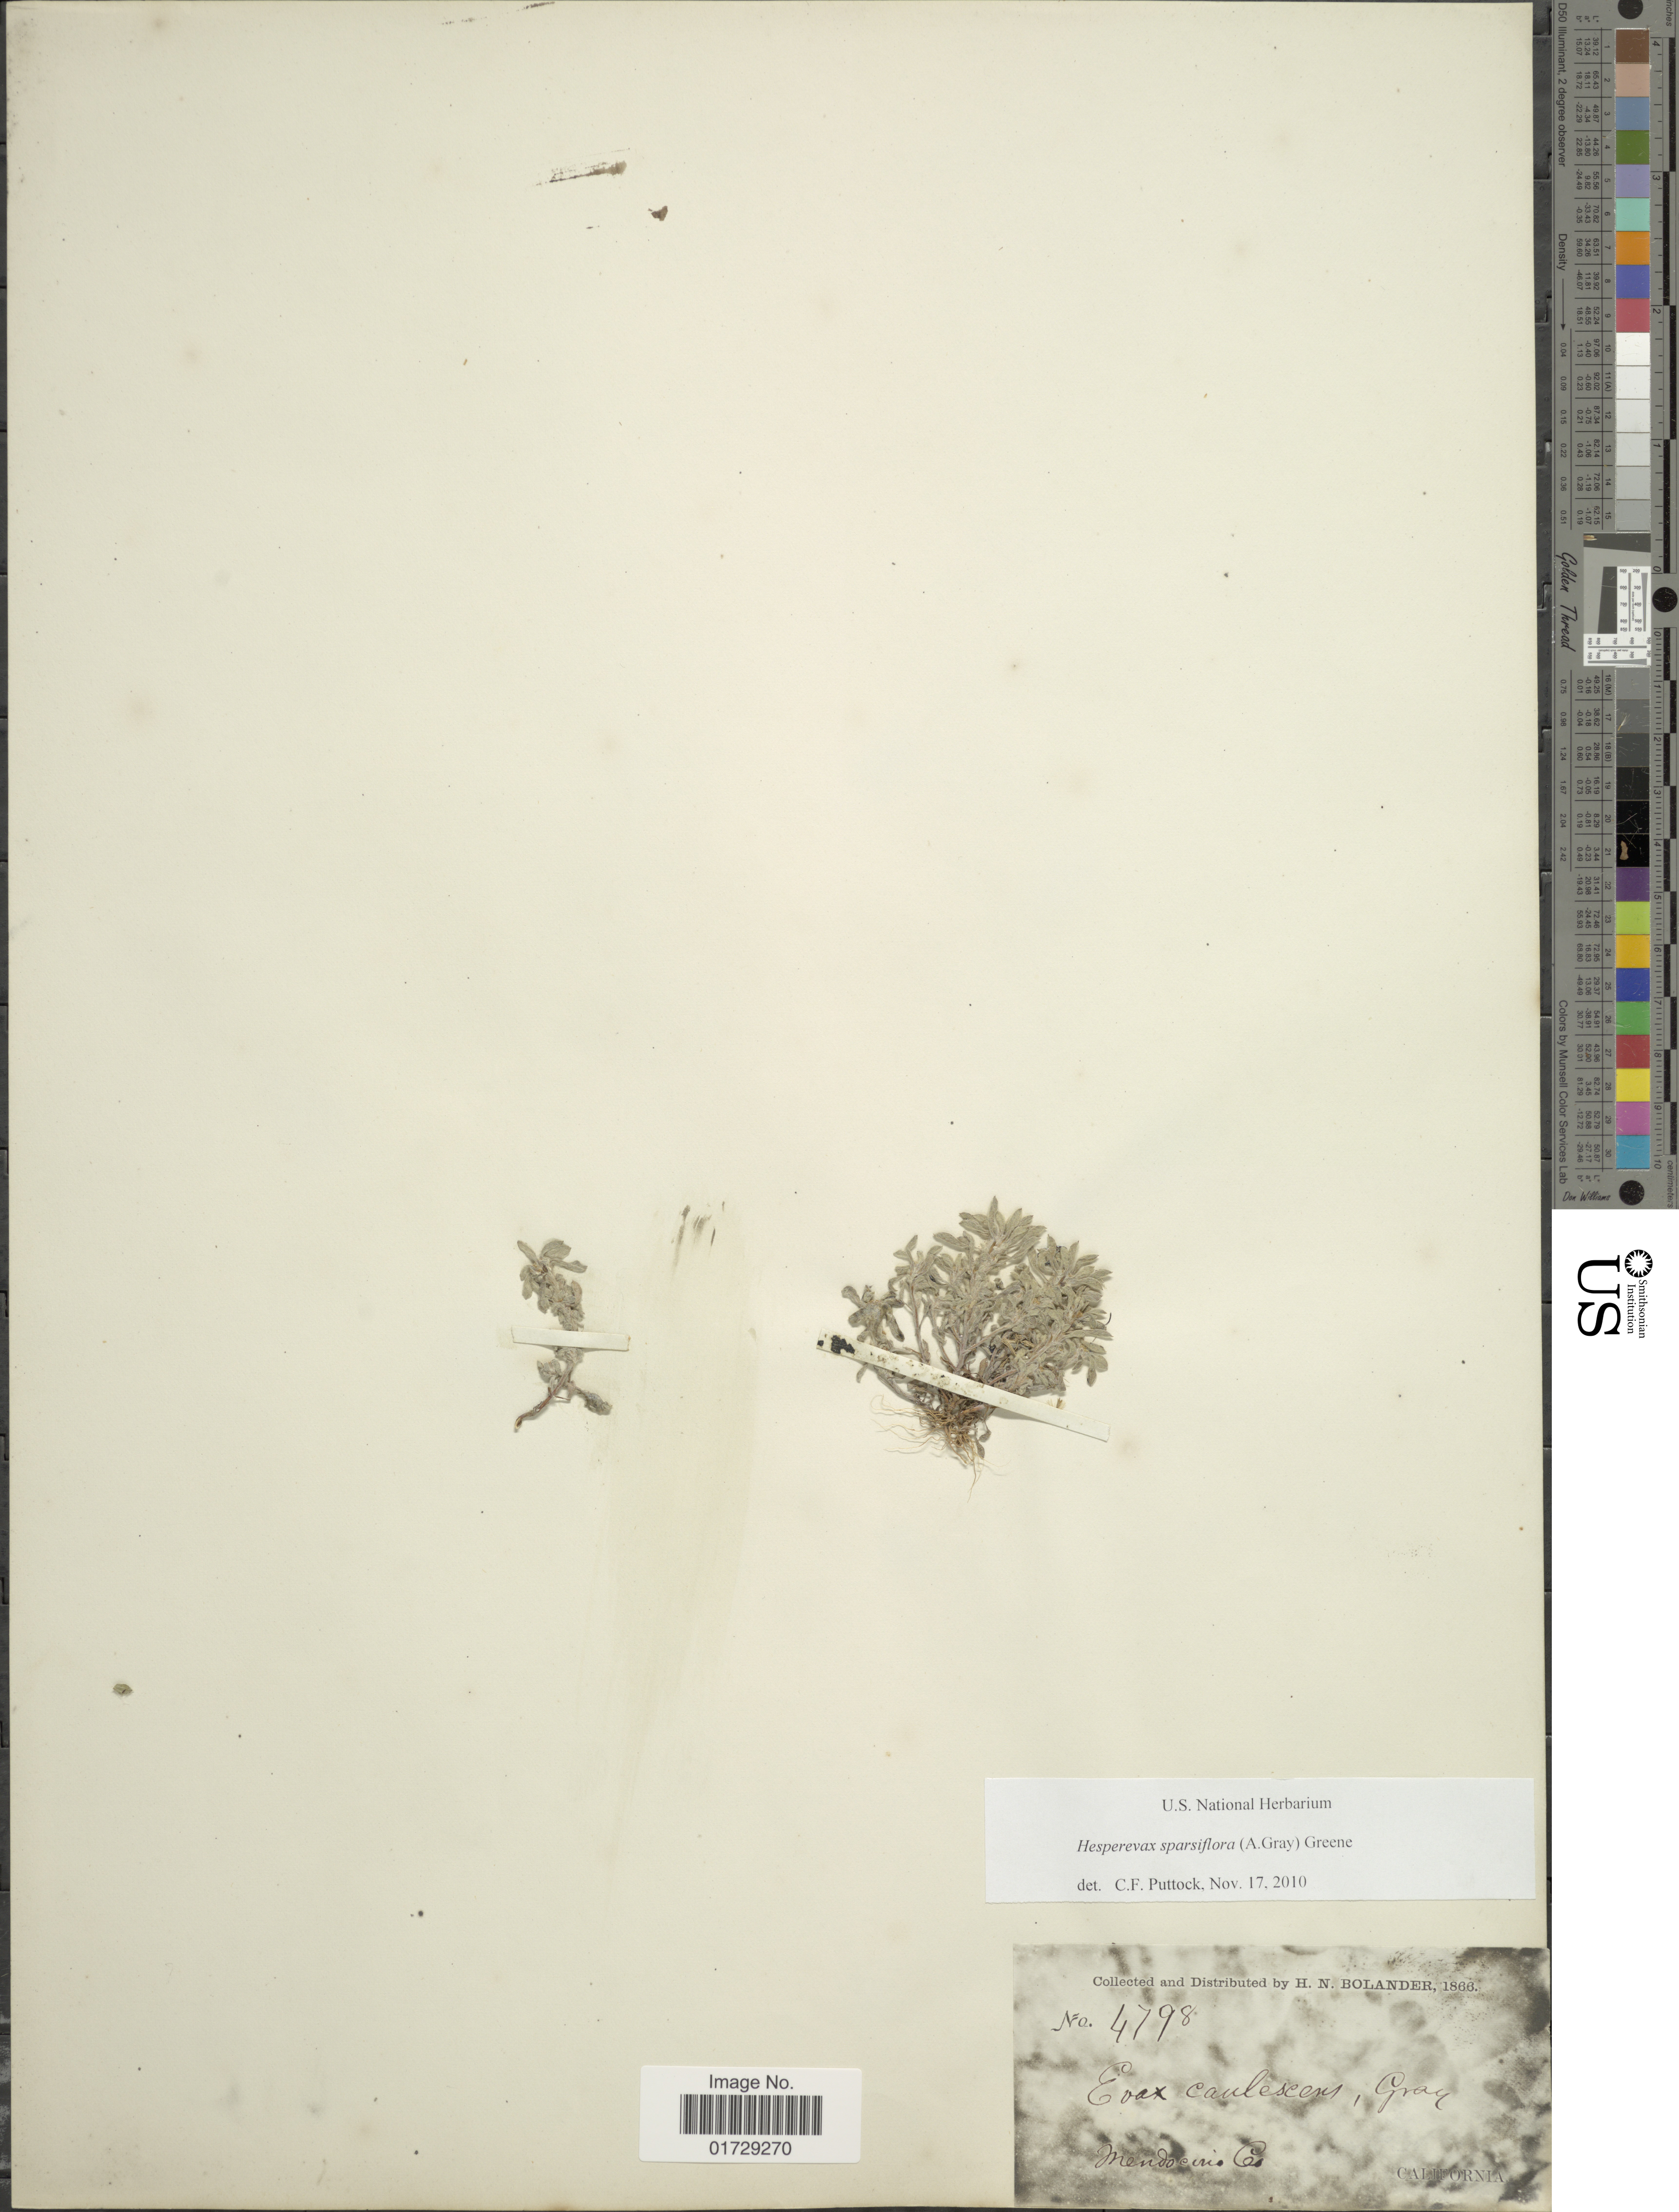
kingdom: Plantae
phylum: Tracheophyta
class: Magnoliopsida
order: Asterales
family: Asteraceae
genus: Hesperevax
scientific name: Hesperevax sparsiflora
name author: (A. Gray) Greene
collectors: H. Bolander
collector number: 4798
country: United States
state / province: California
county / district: Mendocino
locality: Mendocino Co.